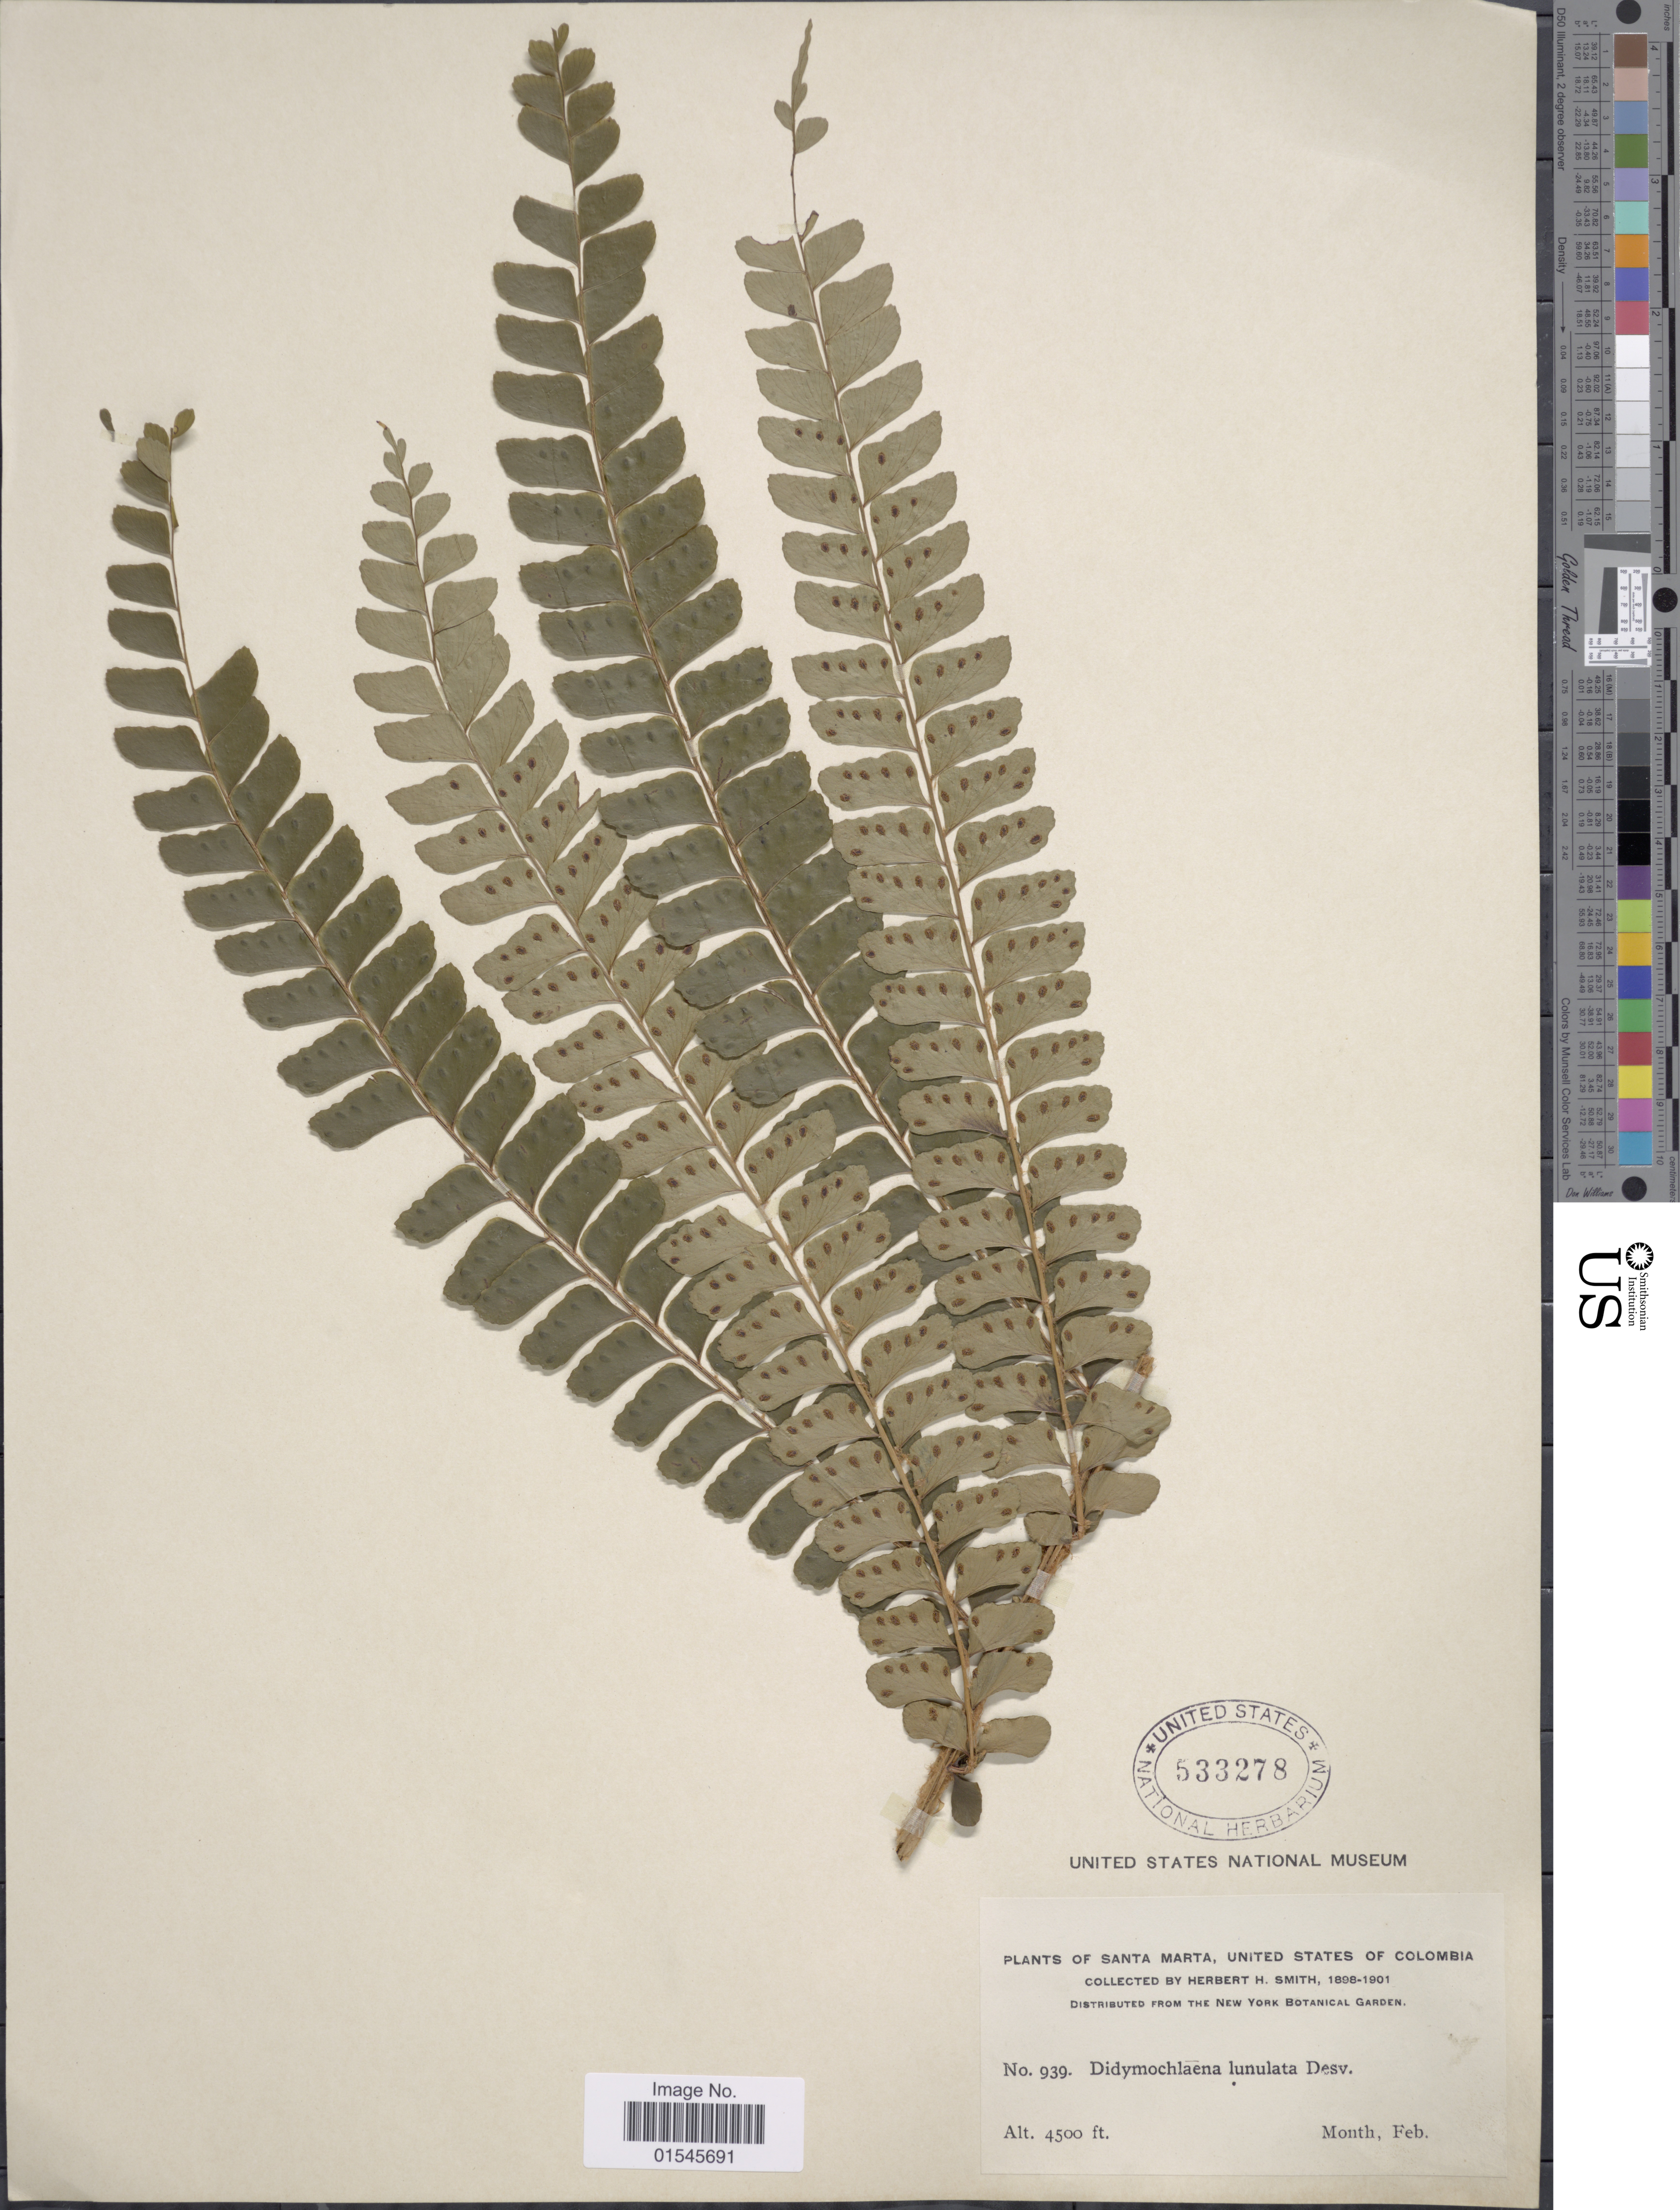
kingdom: Plantae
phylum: Tracheophyta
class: Polypodiopsida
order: Polypodiales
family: Didymochlaenaceae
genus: Didymochlaena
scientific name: Didymochlaena truncatula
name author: (Sw.) J. Sm.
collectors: Herbert H. Smith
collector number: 939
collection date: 1898-02/1901-02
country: Colombia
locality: Santa Marta, United states of Colombia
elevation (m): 1372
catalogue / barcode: US 533278